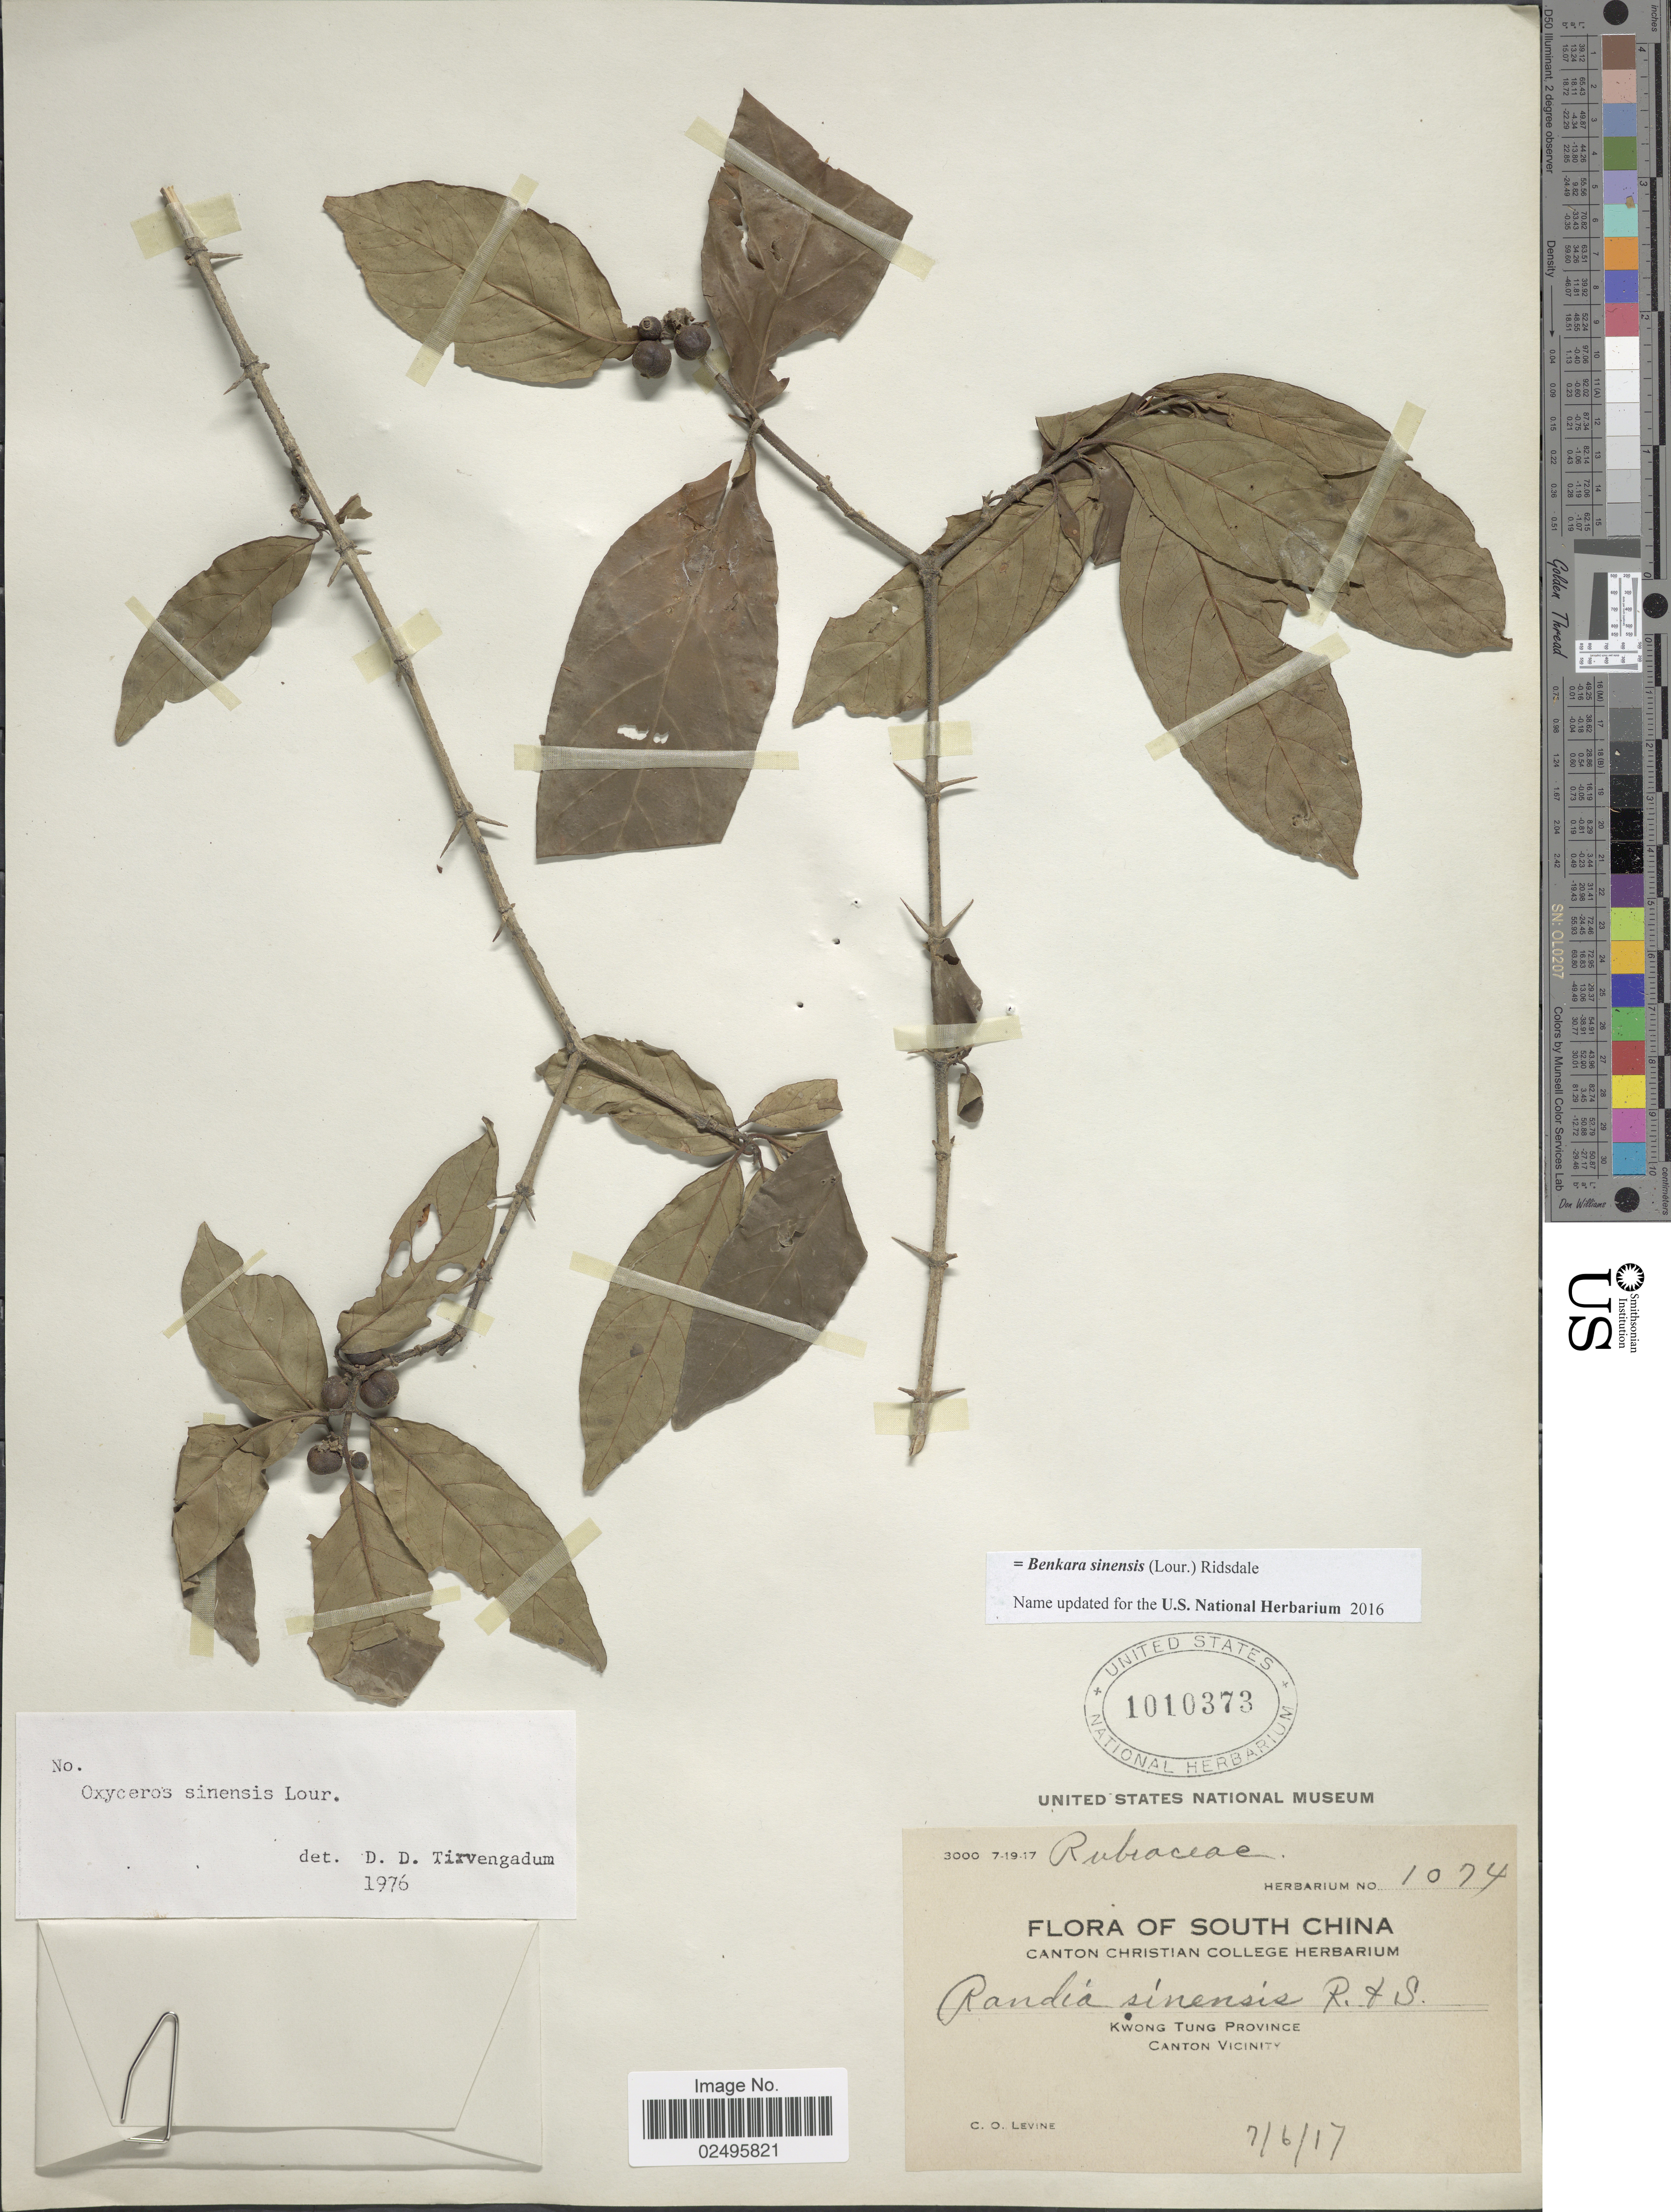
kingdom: Plantae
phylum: Tracheophyta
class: Magnoliopsida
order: Gentianales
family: Rubiaceae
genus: Oxyceros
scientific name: Oxyceros sinensis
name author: Lour.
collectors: C. O. Levine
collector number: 1074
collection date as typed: Transcribed d/m/y: 7/6/17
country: China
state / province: Guangdong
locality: Kwong Tung Province, Canton Vicinity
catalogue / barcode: US 1010373